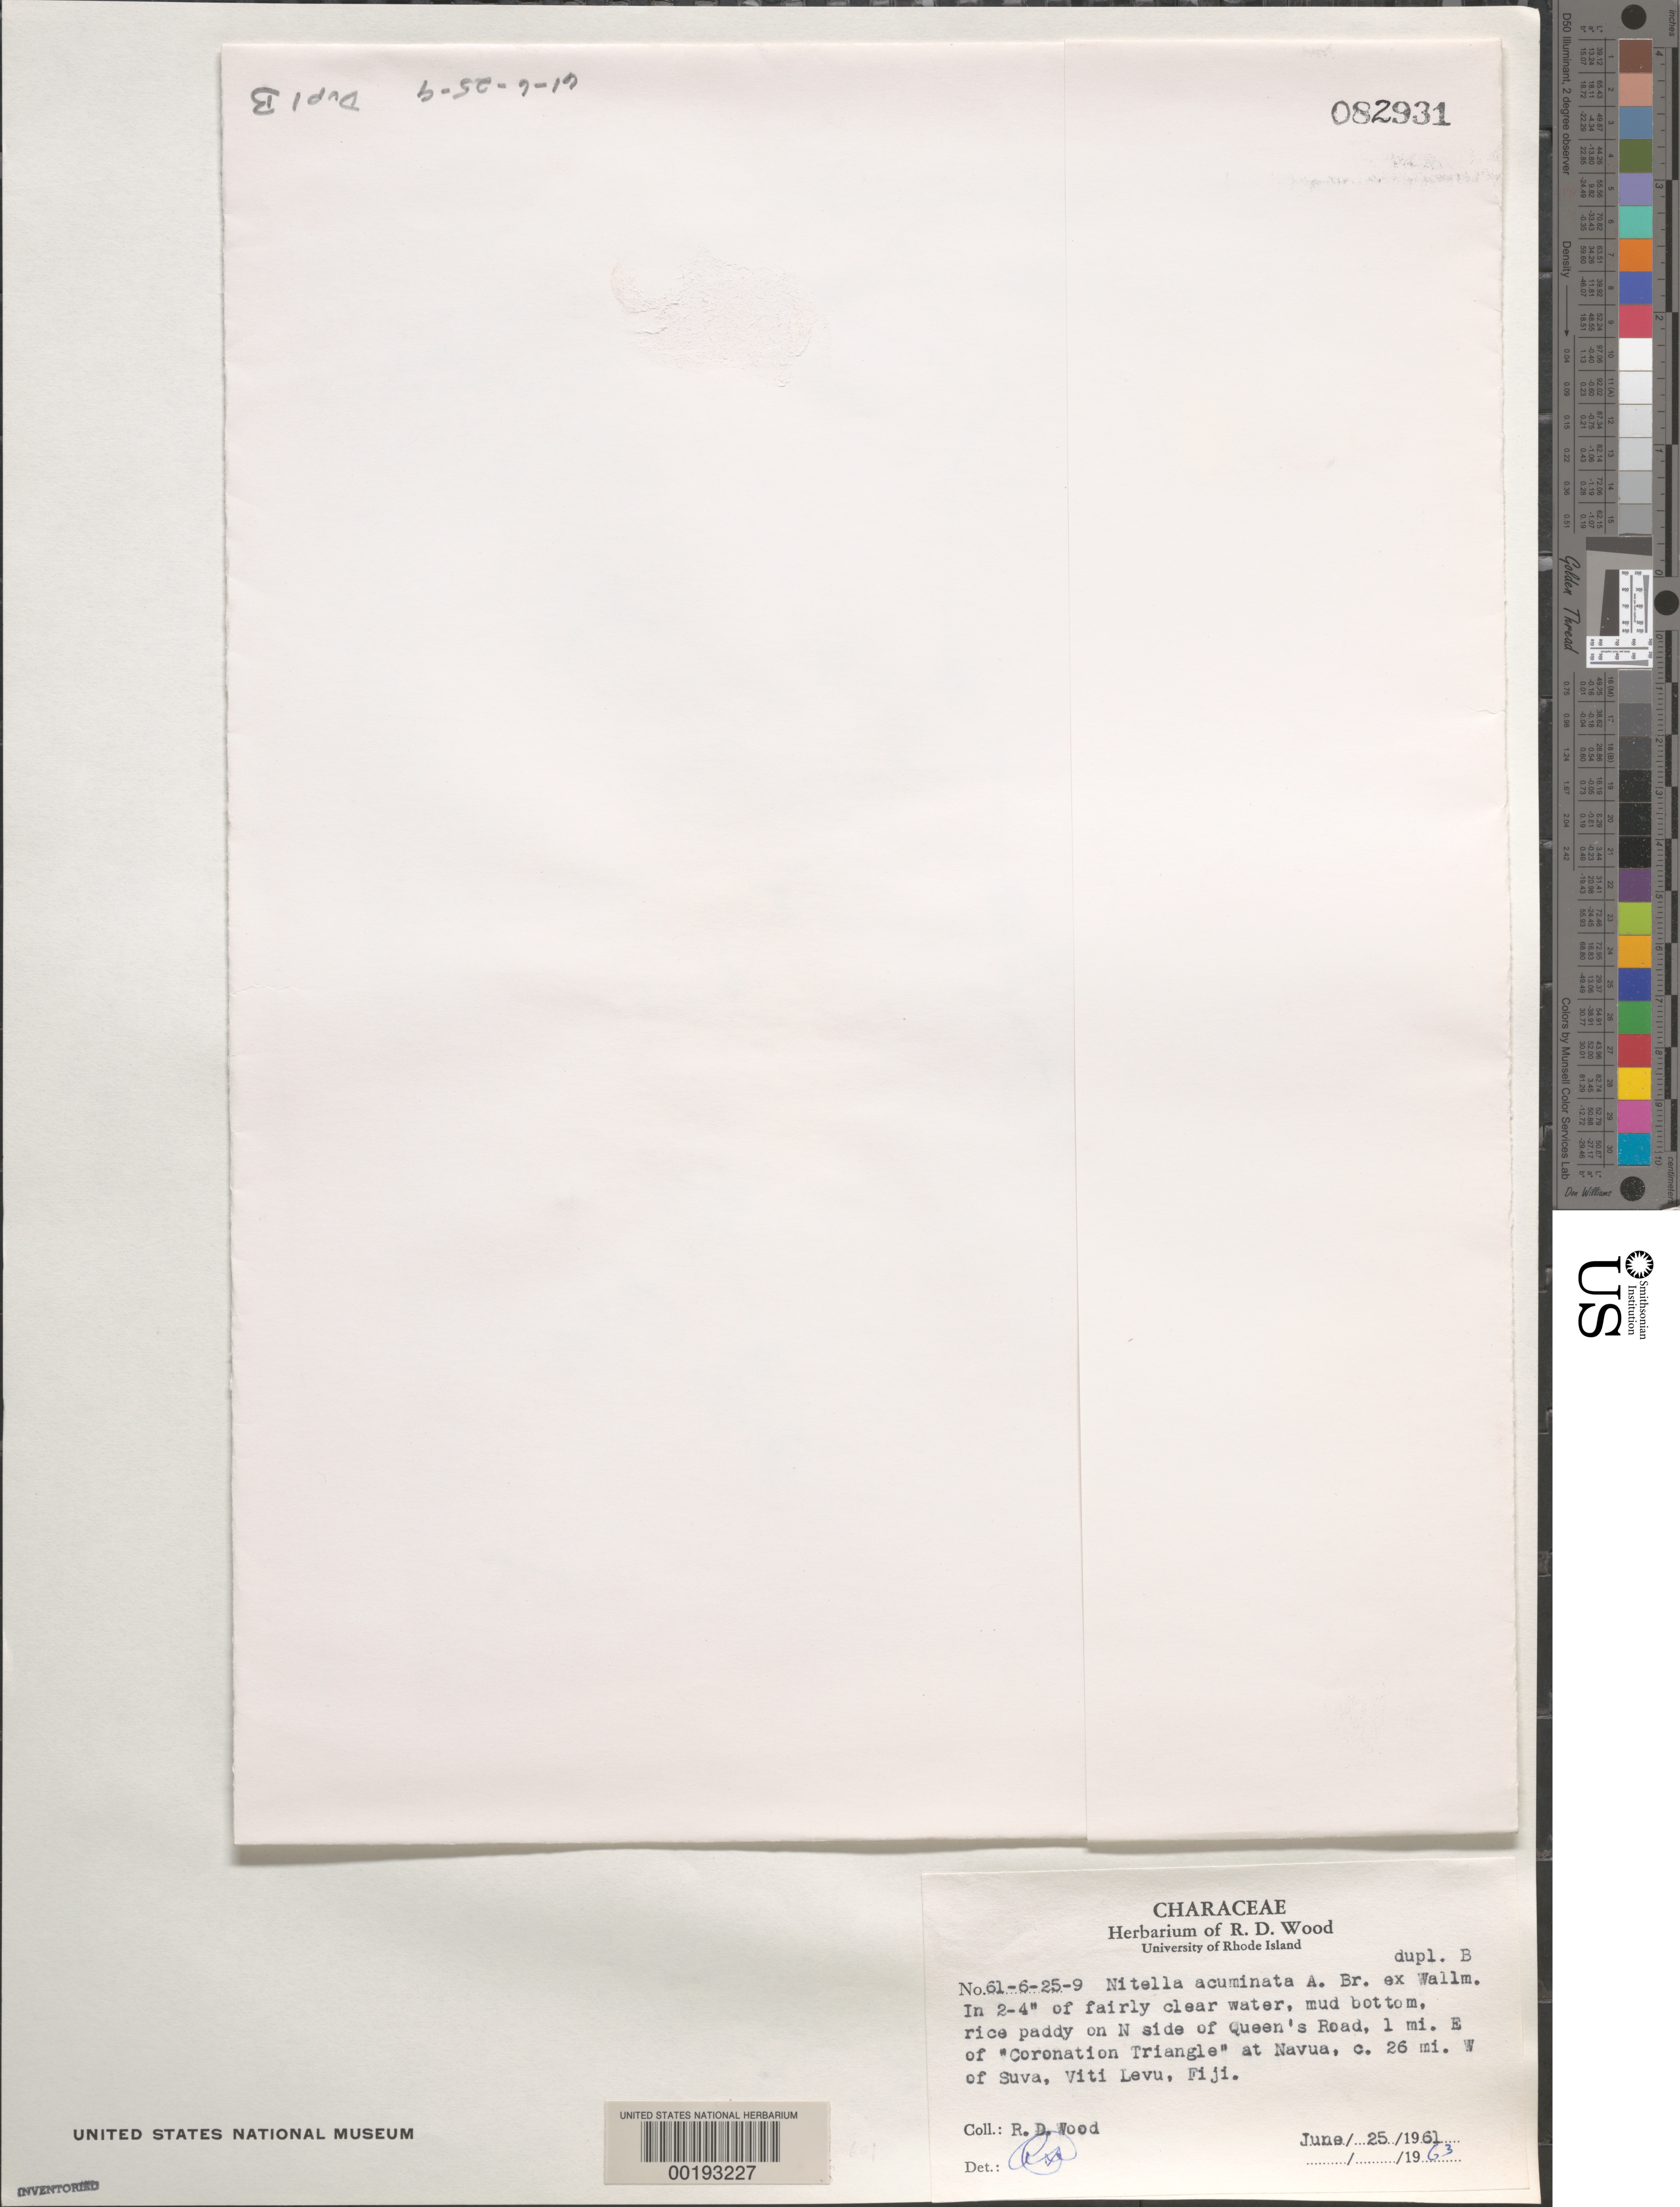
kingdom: Plantae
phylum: Charophyta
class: Charophyceae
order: Charales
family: Characeae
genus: Nitella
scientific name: Nitella acuminata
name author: A. Braun ex Wallm.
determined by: Wood, R. D.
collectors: R. Wood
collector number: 61-6-25-9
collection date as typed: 25 Jun 1961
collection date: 1961-06-25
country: Fiji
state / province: Central Division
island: Viti Levu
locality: Queen's Road, 1 mile east of Coronation Triangle, Navua, ca. 26 miles west of Suva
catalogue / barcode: US 82931